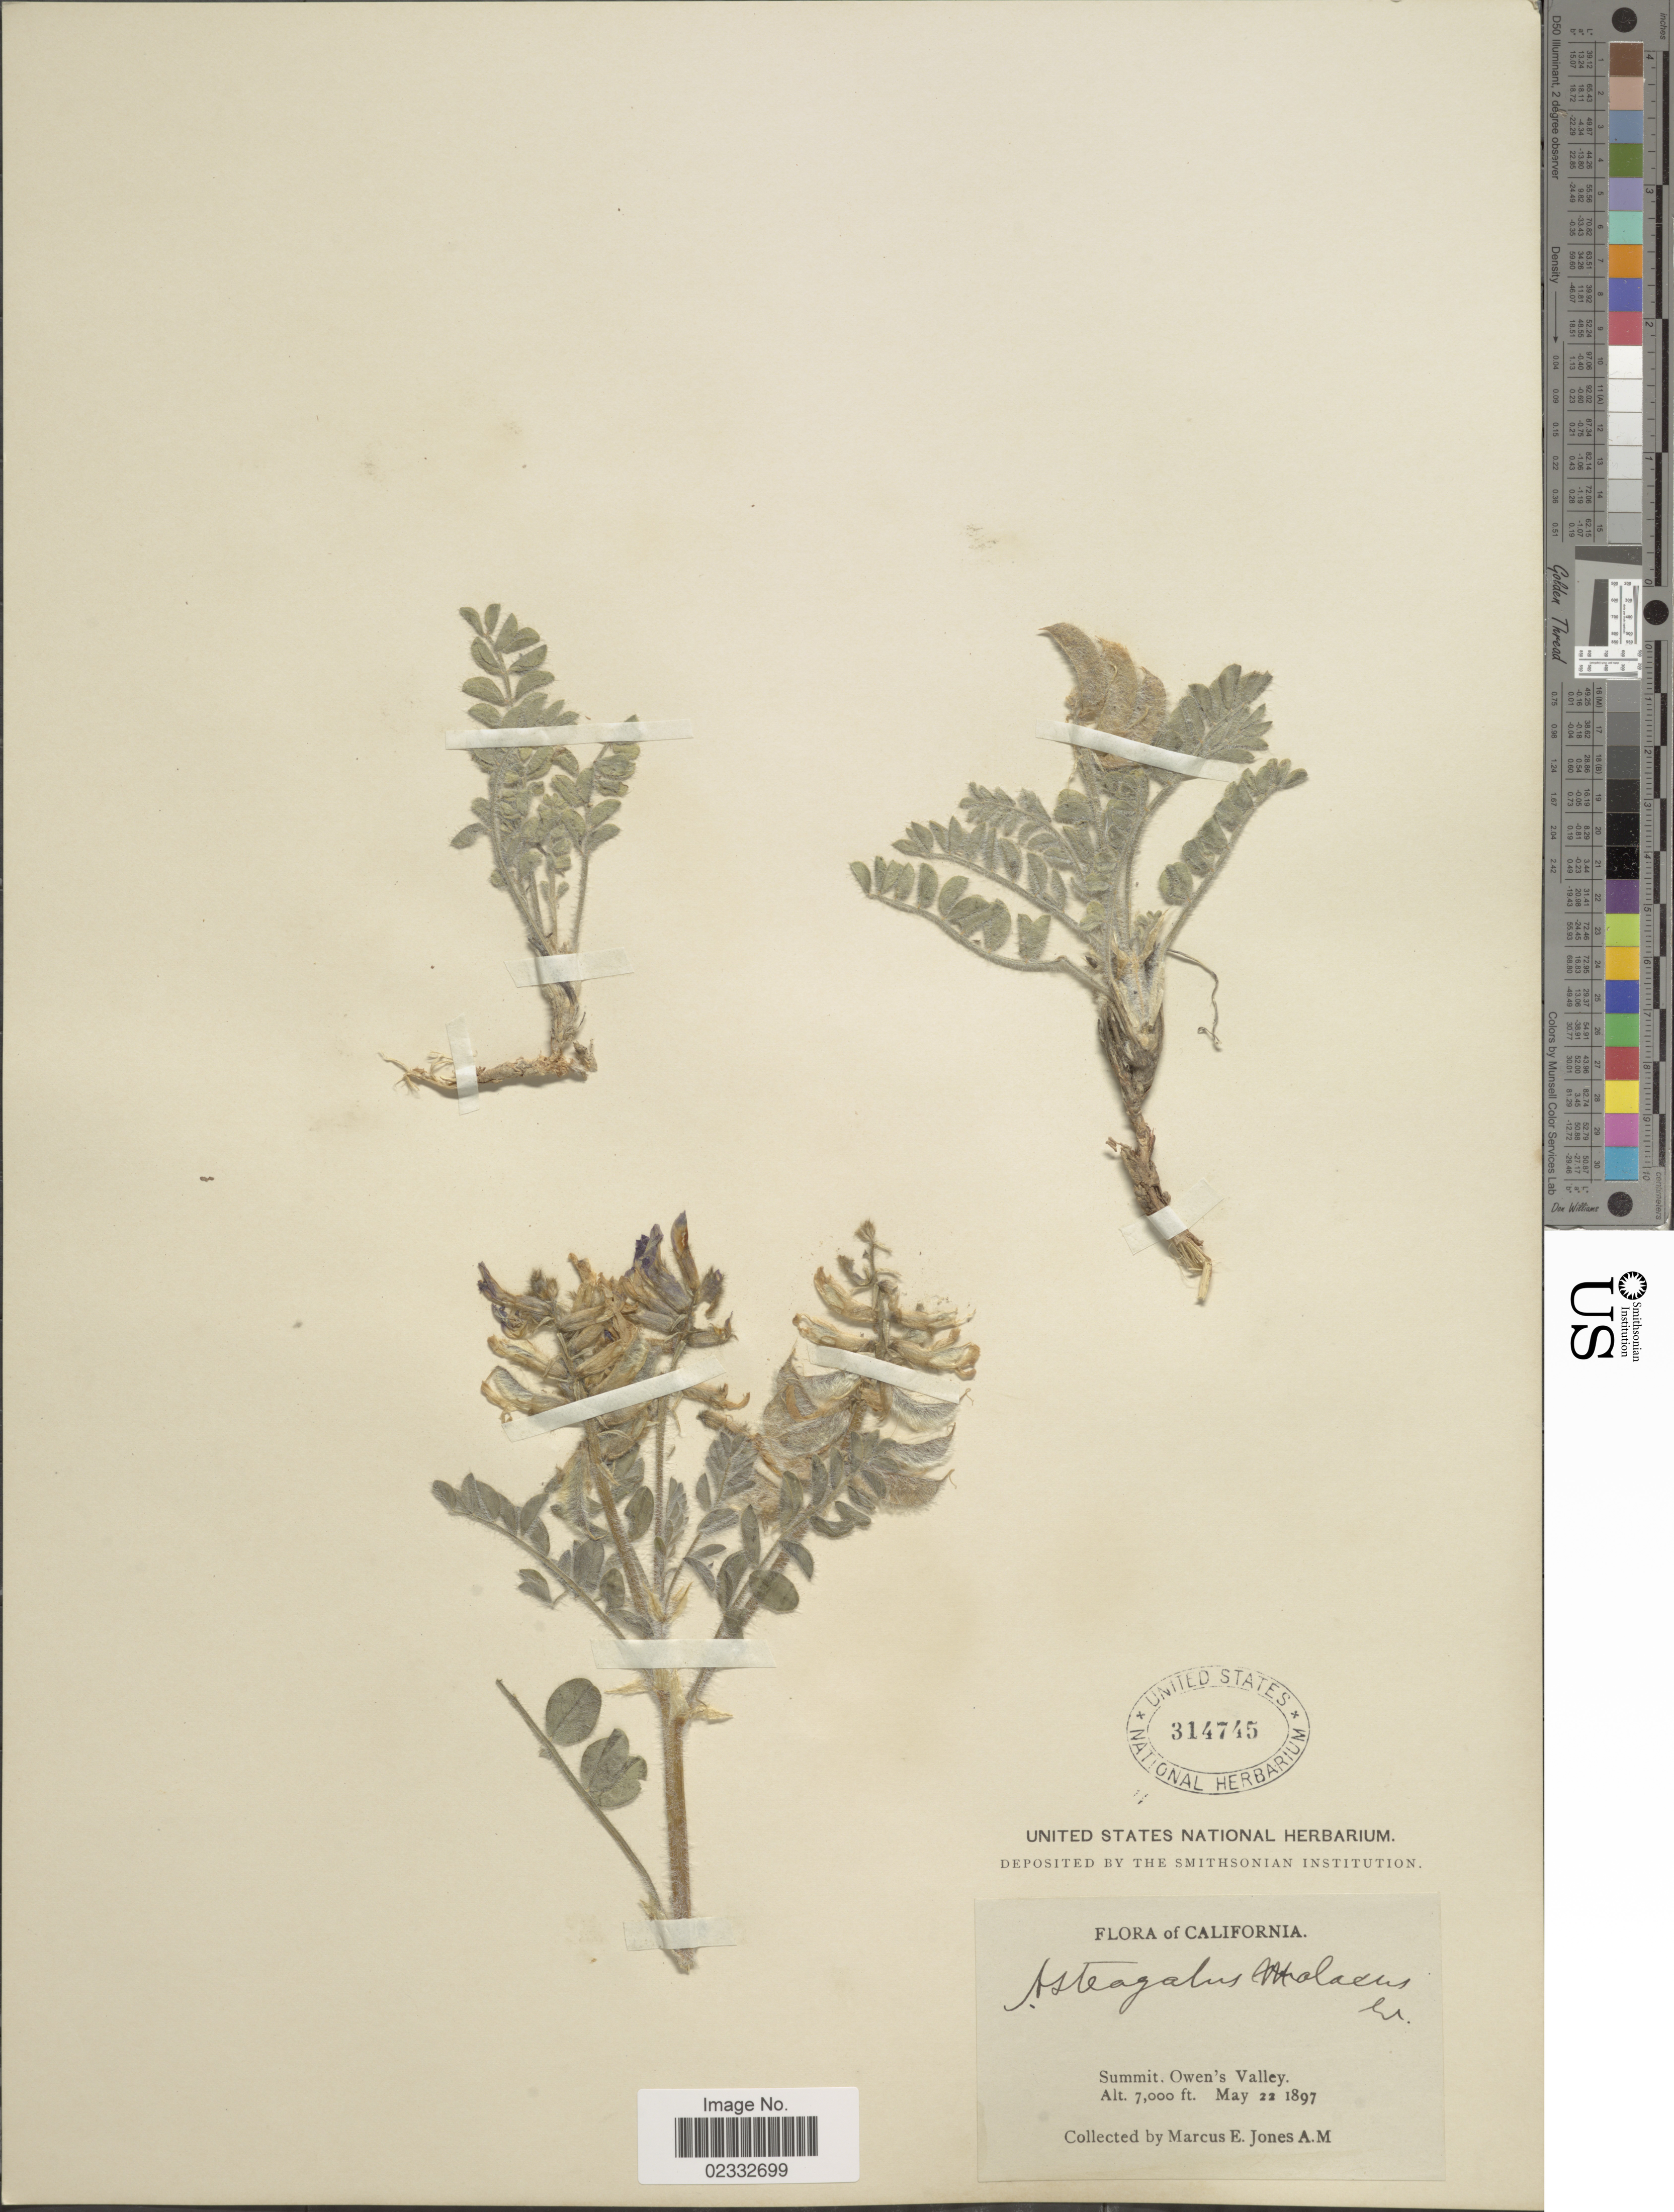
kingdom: Plantae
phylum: Tracheophyta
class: Magnoliopsida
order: Fabales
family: Fabaceae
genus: Astragalus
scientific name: Astragalus malacus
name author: A. Gray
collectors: M. E. Jones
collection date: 1897-05-22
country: United States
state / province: California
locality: Summit, Owen's Valley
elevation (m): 2134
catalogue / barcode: US 314745